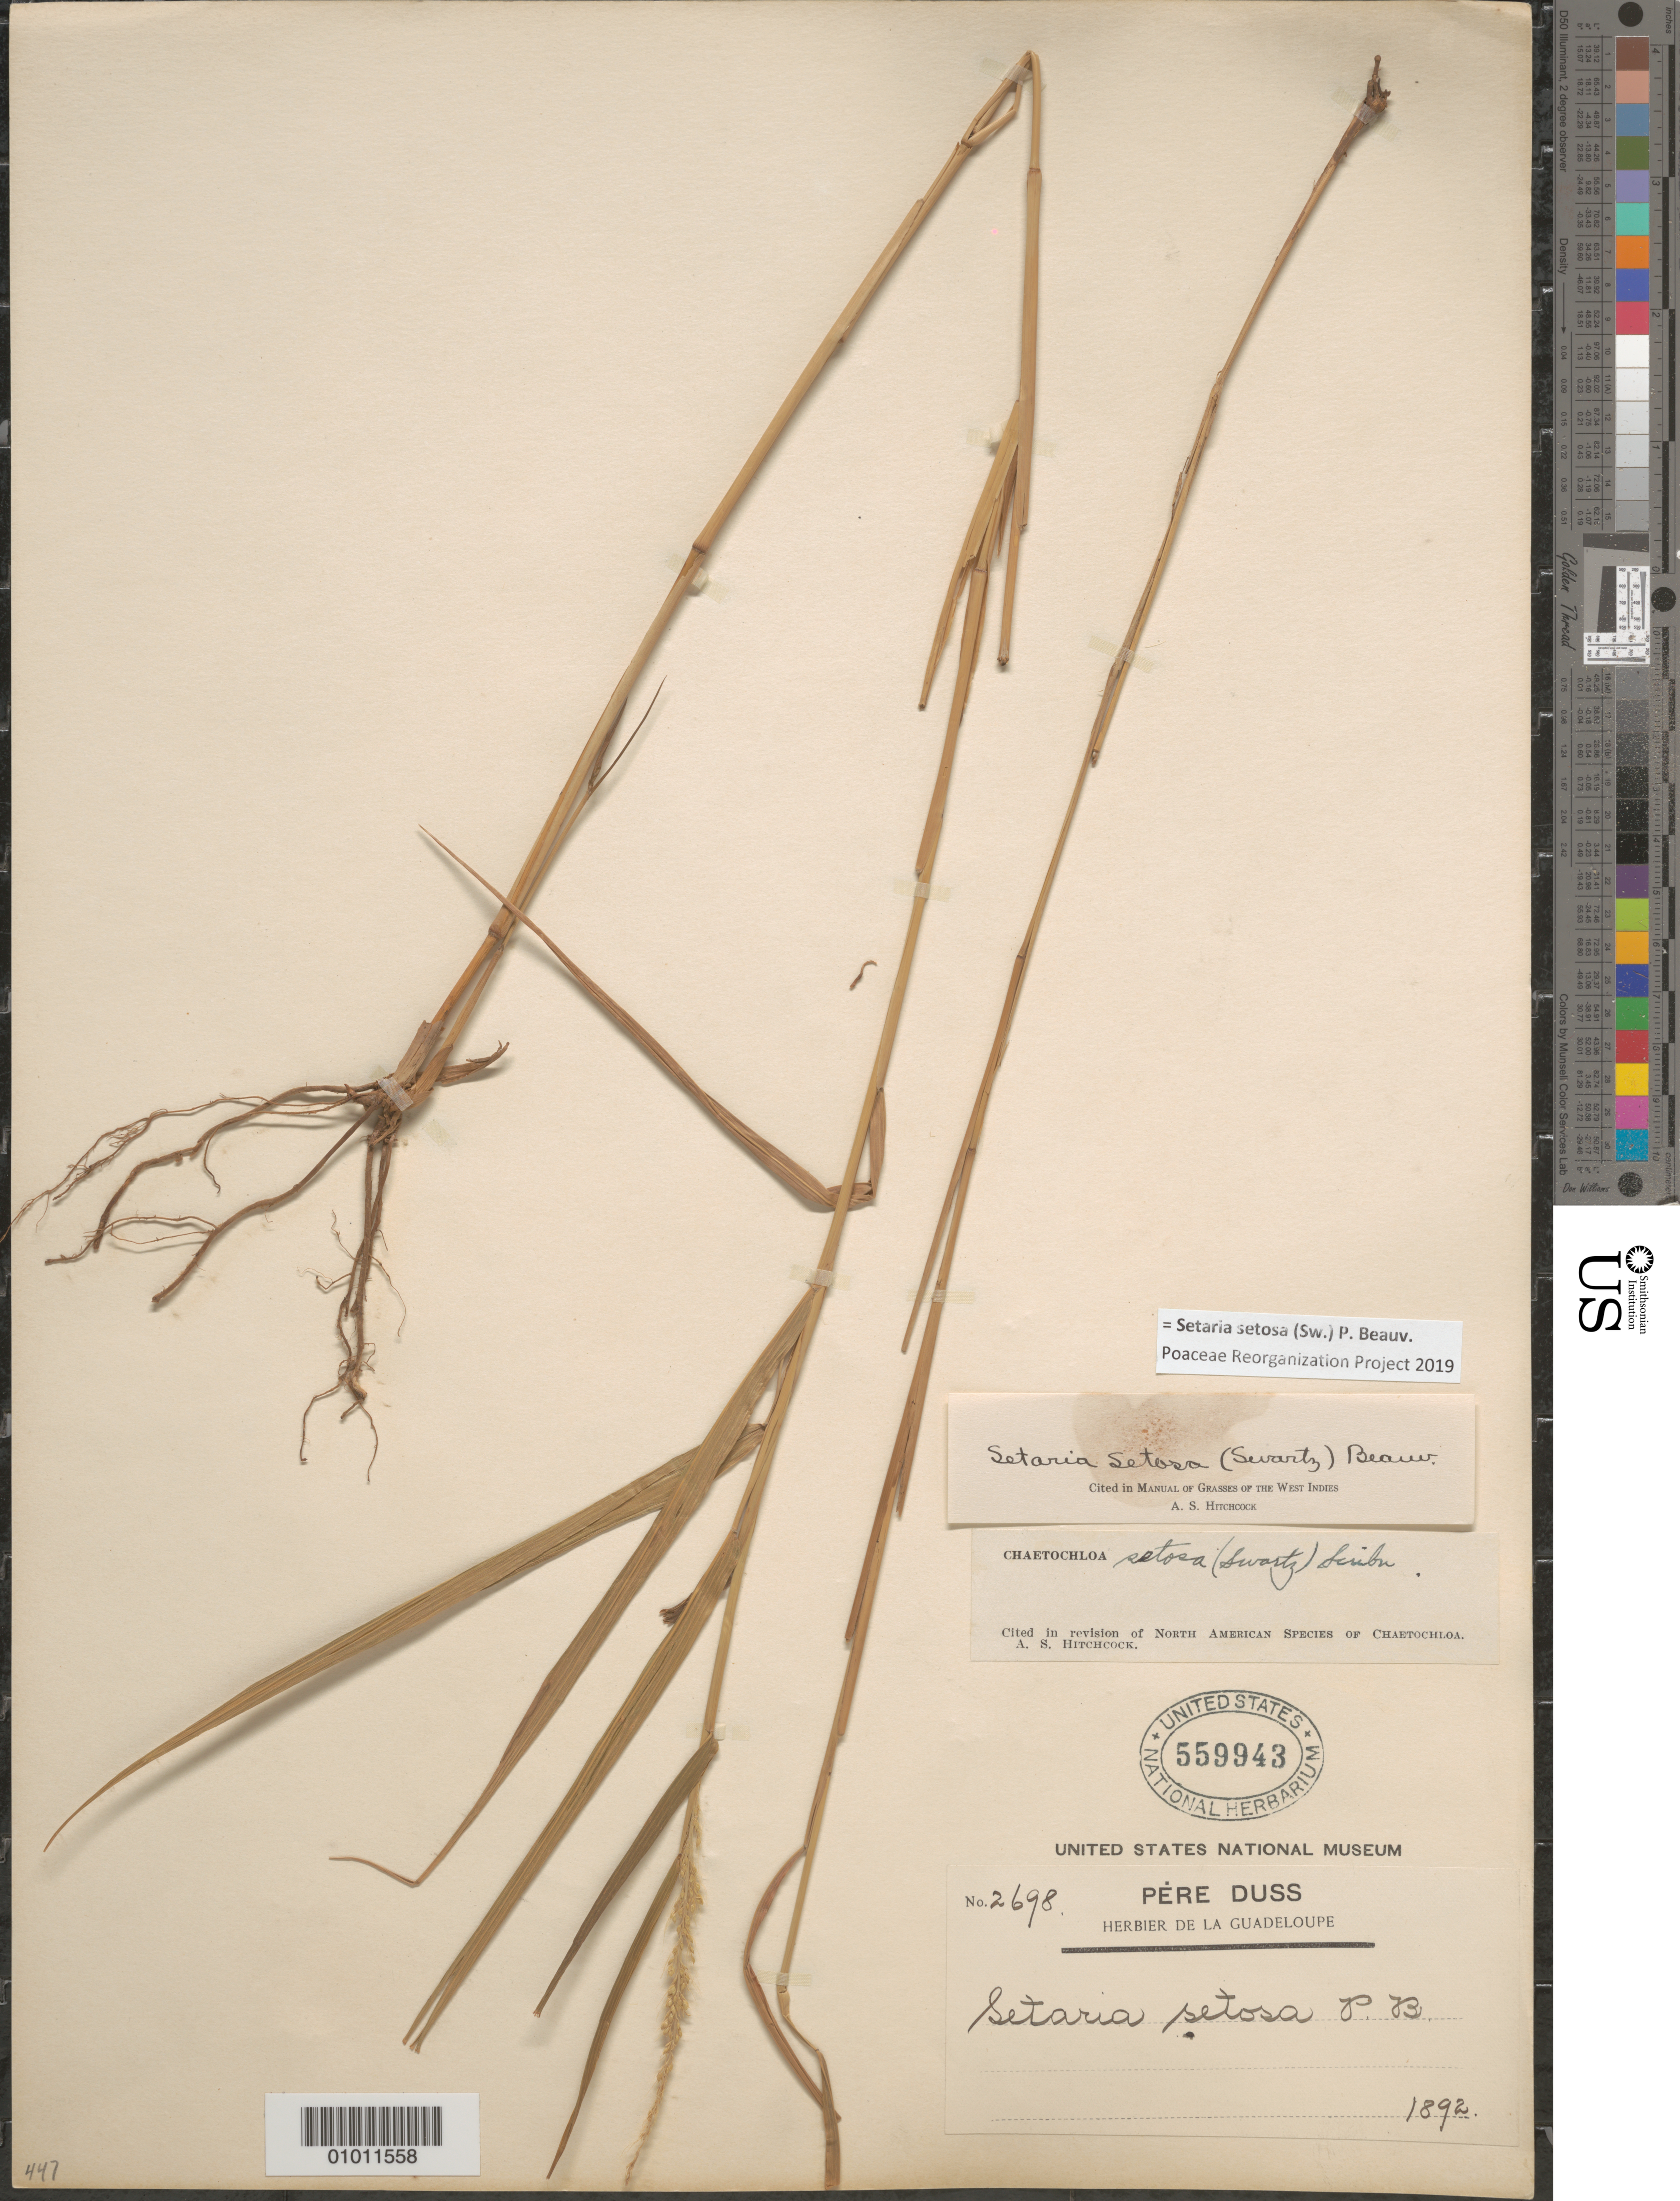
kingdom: Plantae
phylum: Tracheophyta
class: Liliopsida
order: Poales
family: Poaceae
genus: Setaria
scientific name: Setaria setosa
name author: (Sw.) P. Beauv.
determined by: Poaceae Reorganization Project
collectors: Père Duss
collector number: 2698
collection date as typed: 1892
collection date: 1892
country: Guadeloupe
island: Basse Terre [Guadeloupe]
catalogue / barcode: US 559943